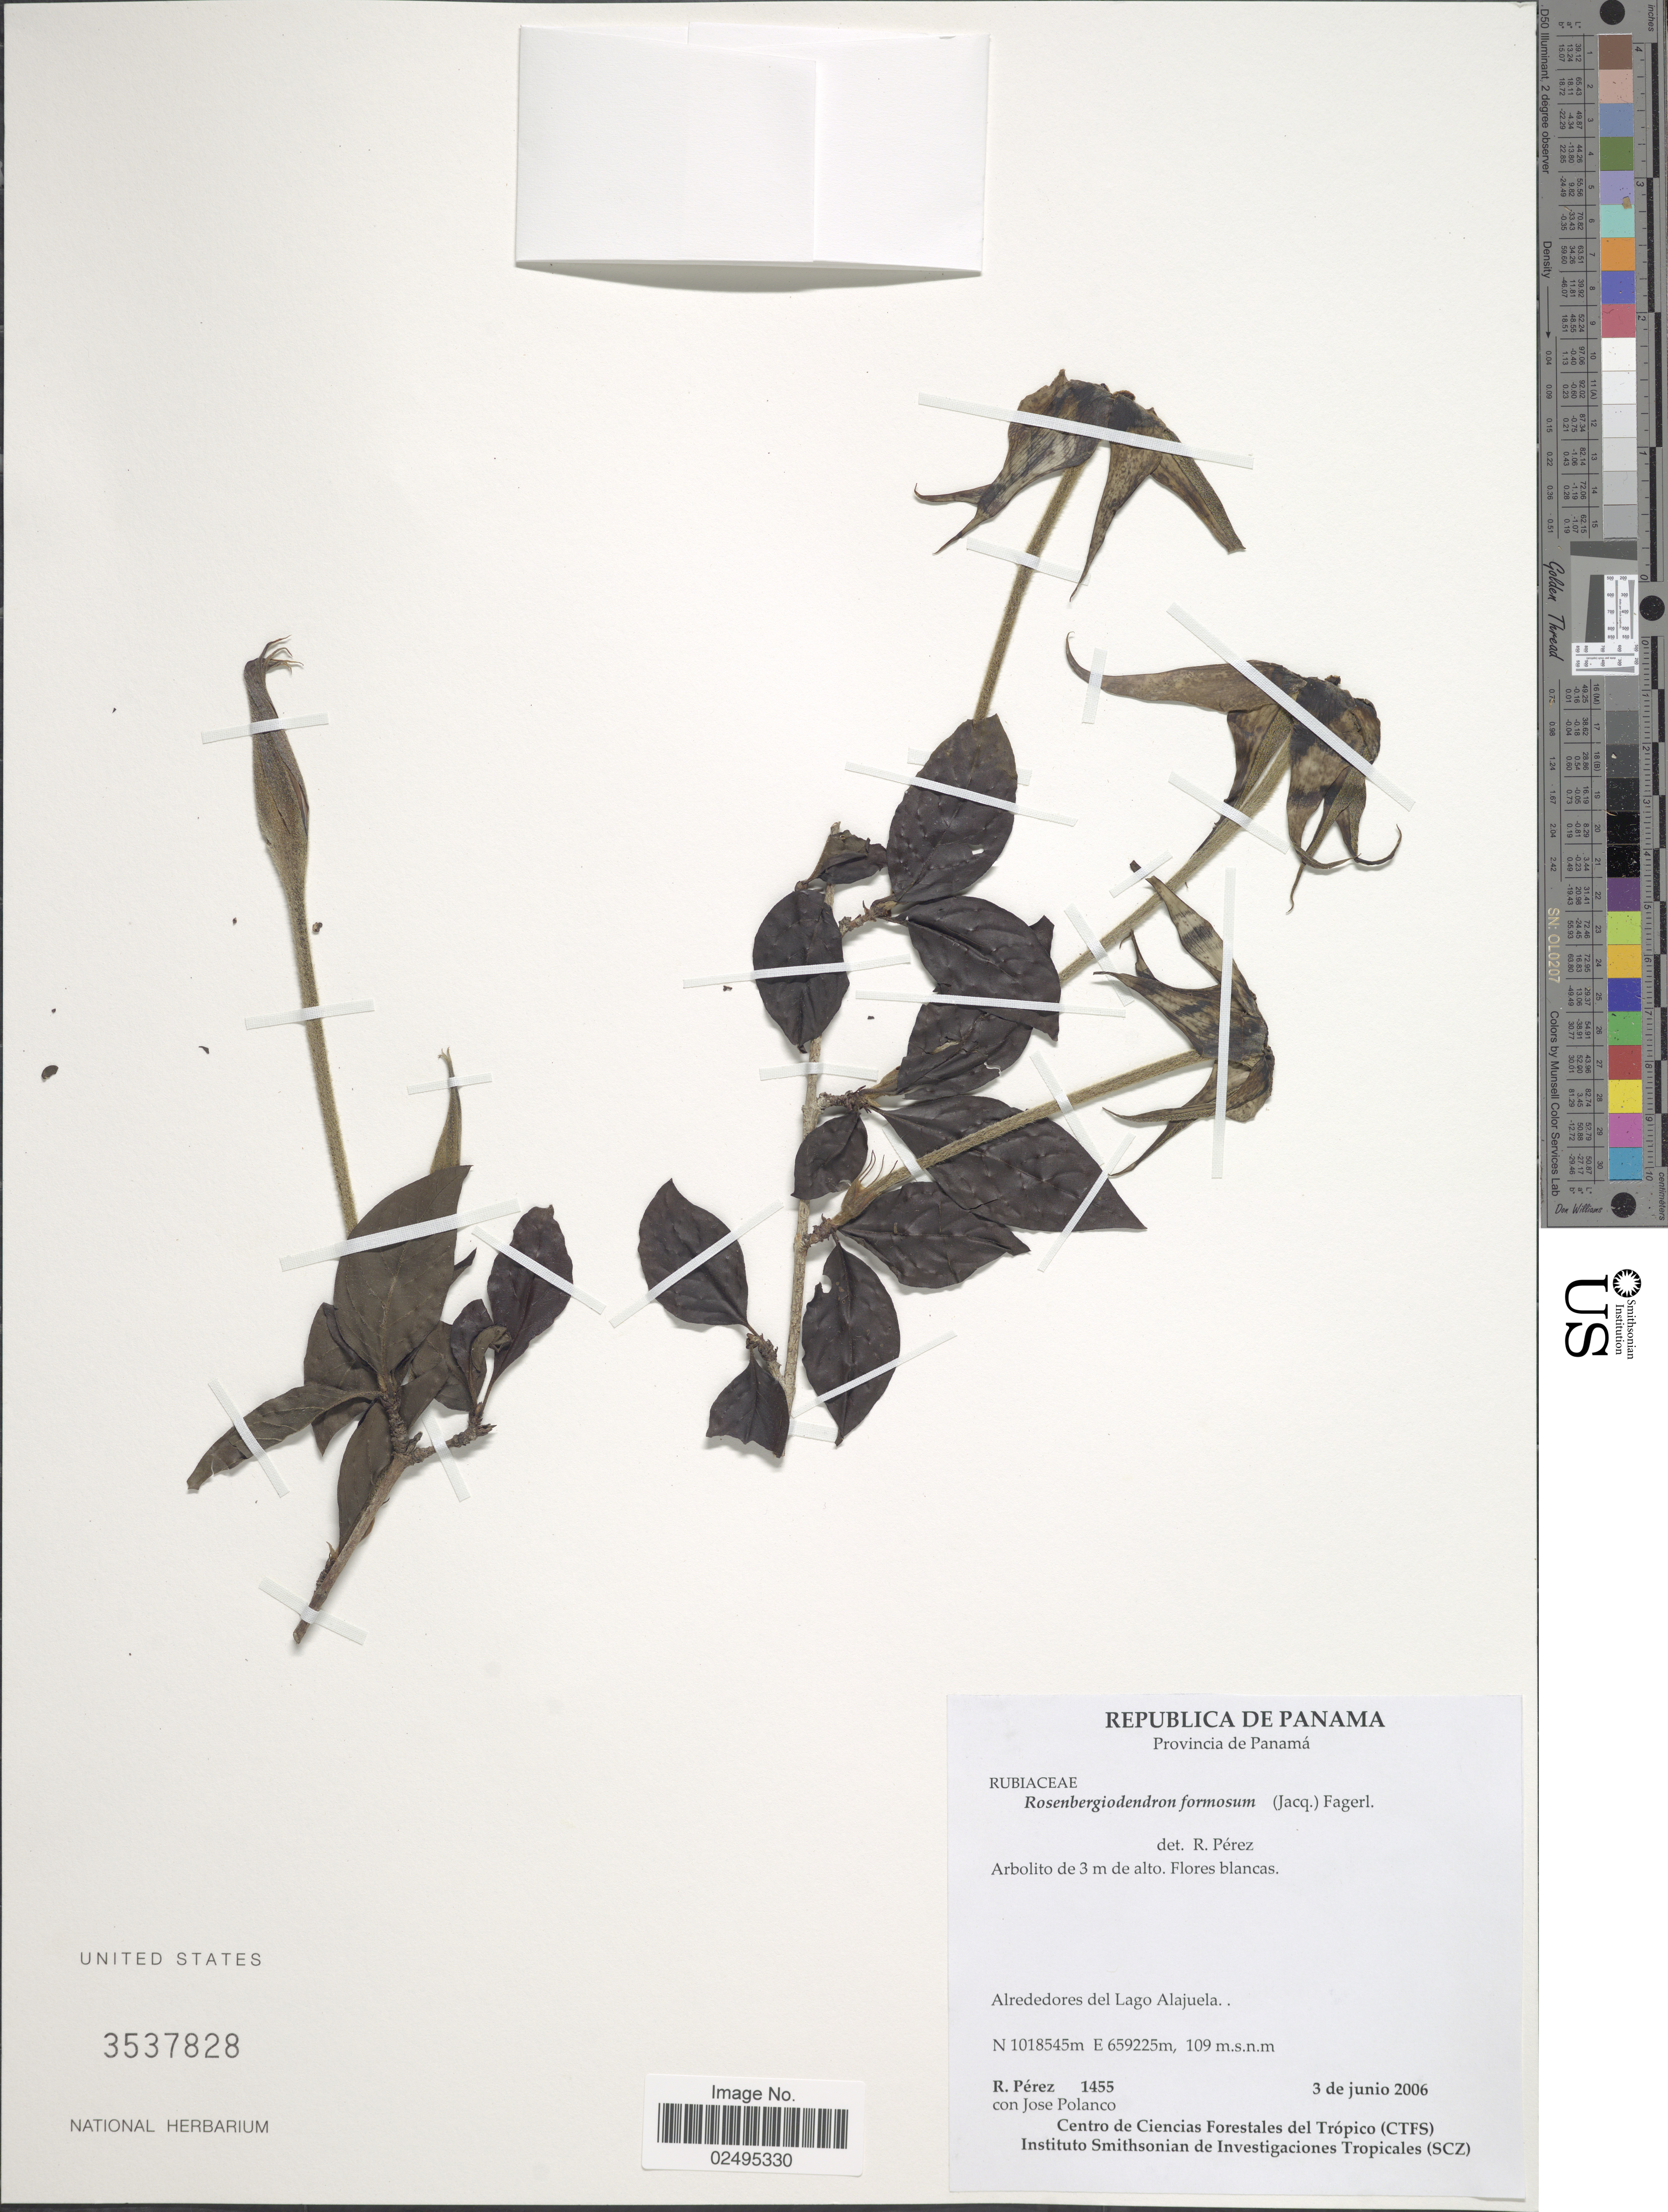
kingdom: Plantae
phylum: Tracheophyta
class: Magnoliopsida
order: Gentianales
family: Rubiaceae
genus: Rosenbergiodendron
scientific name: Rosenbergiodendron formosum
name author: (Jacq.) Fagerl.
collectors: R. Perez & J. Polanco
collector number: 1455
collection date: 2006-06-03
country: Panama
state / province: Panamá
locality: Provincia de Panama, Alrededores del Lago Alajuela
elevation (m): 109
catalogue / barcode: US 3537828